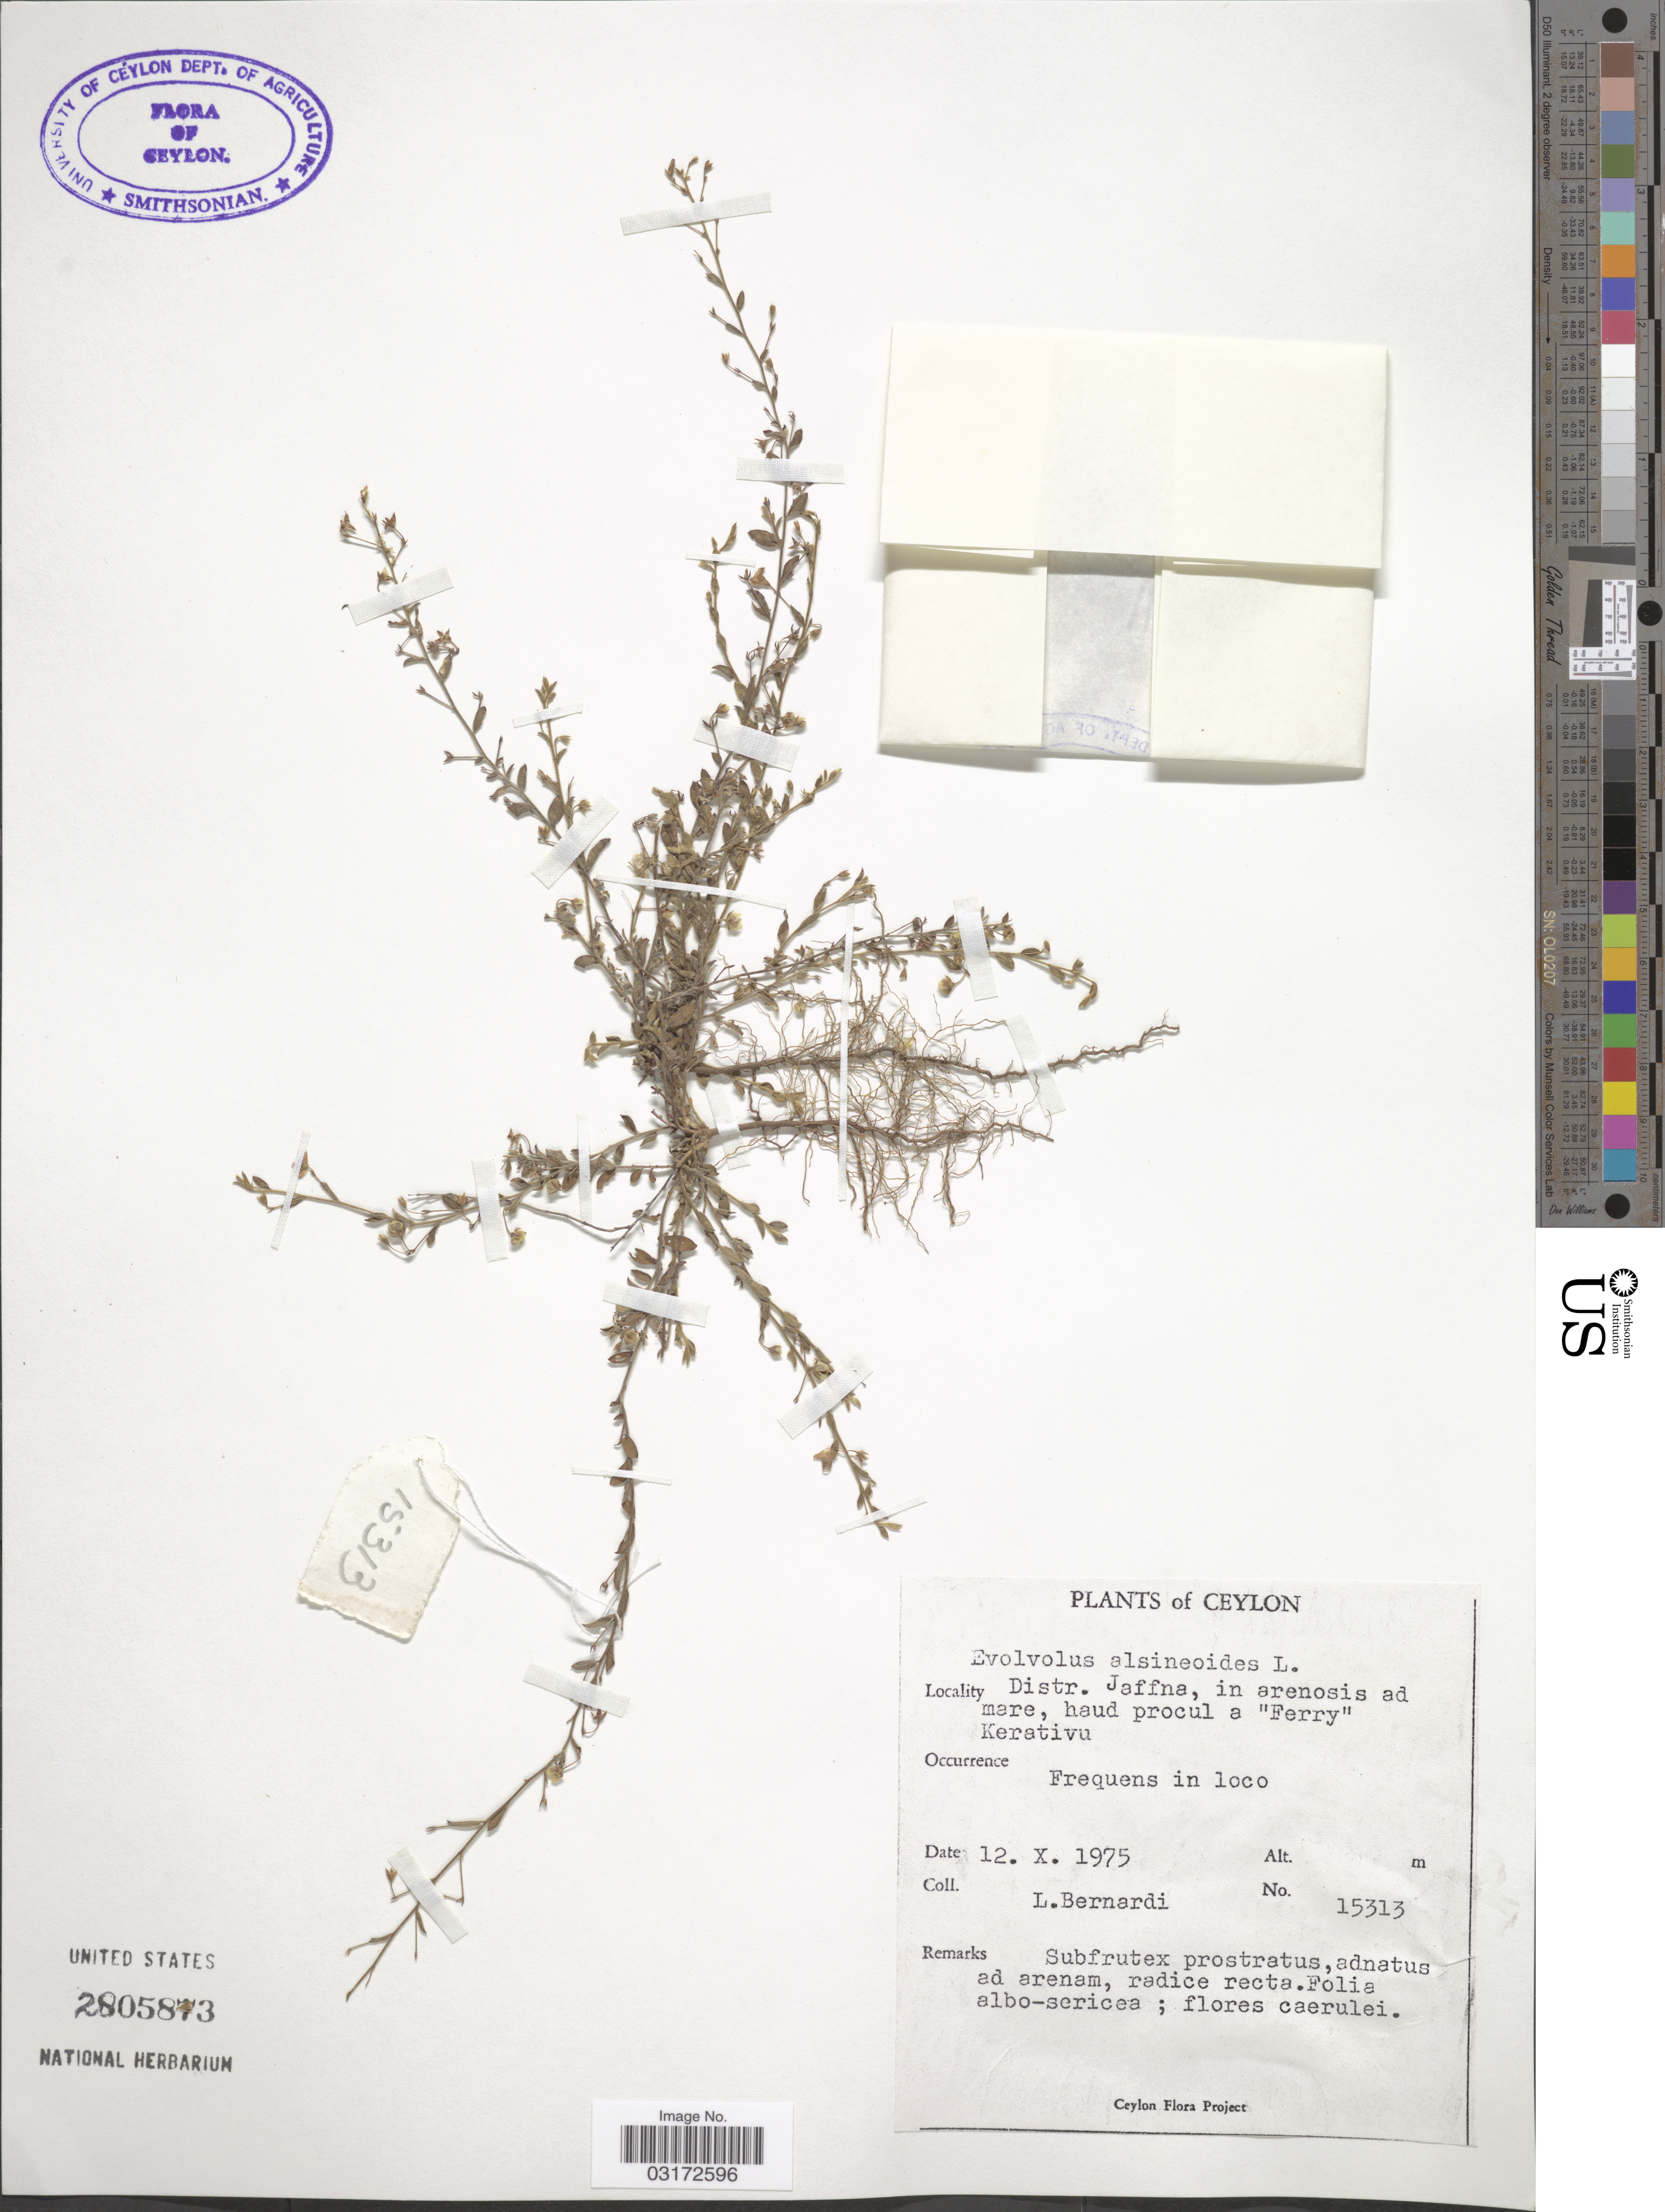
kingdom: Plantae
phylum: Tracheophyta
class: Magnoliopsida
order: Solanales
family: Convolvulaceae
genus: Evolvulus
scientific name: Evolvulus alsinoides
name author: (L.) L.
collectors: L. Bernardi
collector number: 15313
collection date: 1975-10-12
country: Sri Lanka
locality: Ceylon. Distr. Jaffna, in arenosis ad mare, haud procul a "Ferry" Kerativu.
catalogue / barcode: US 2805873